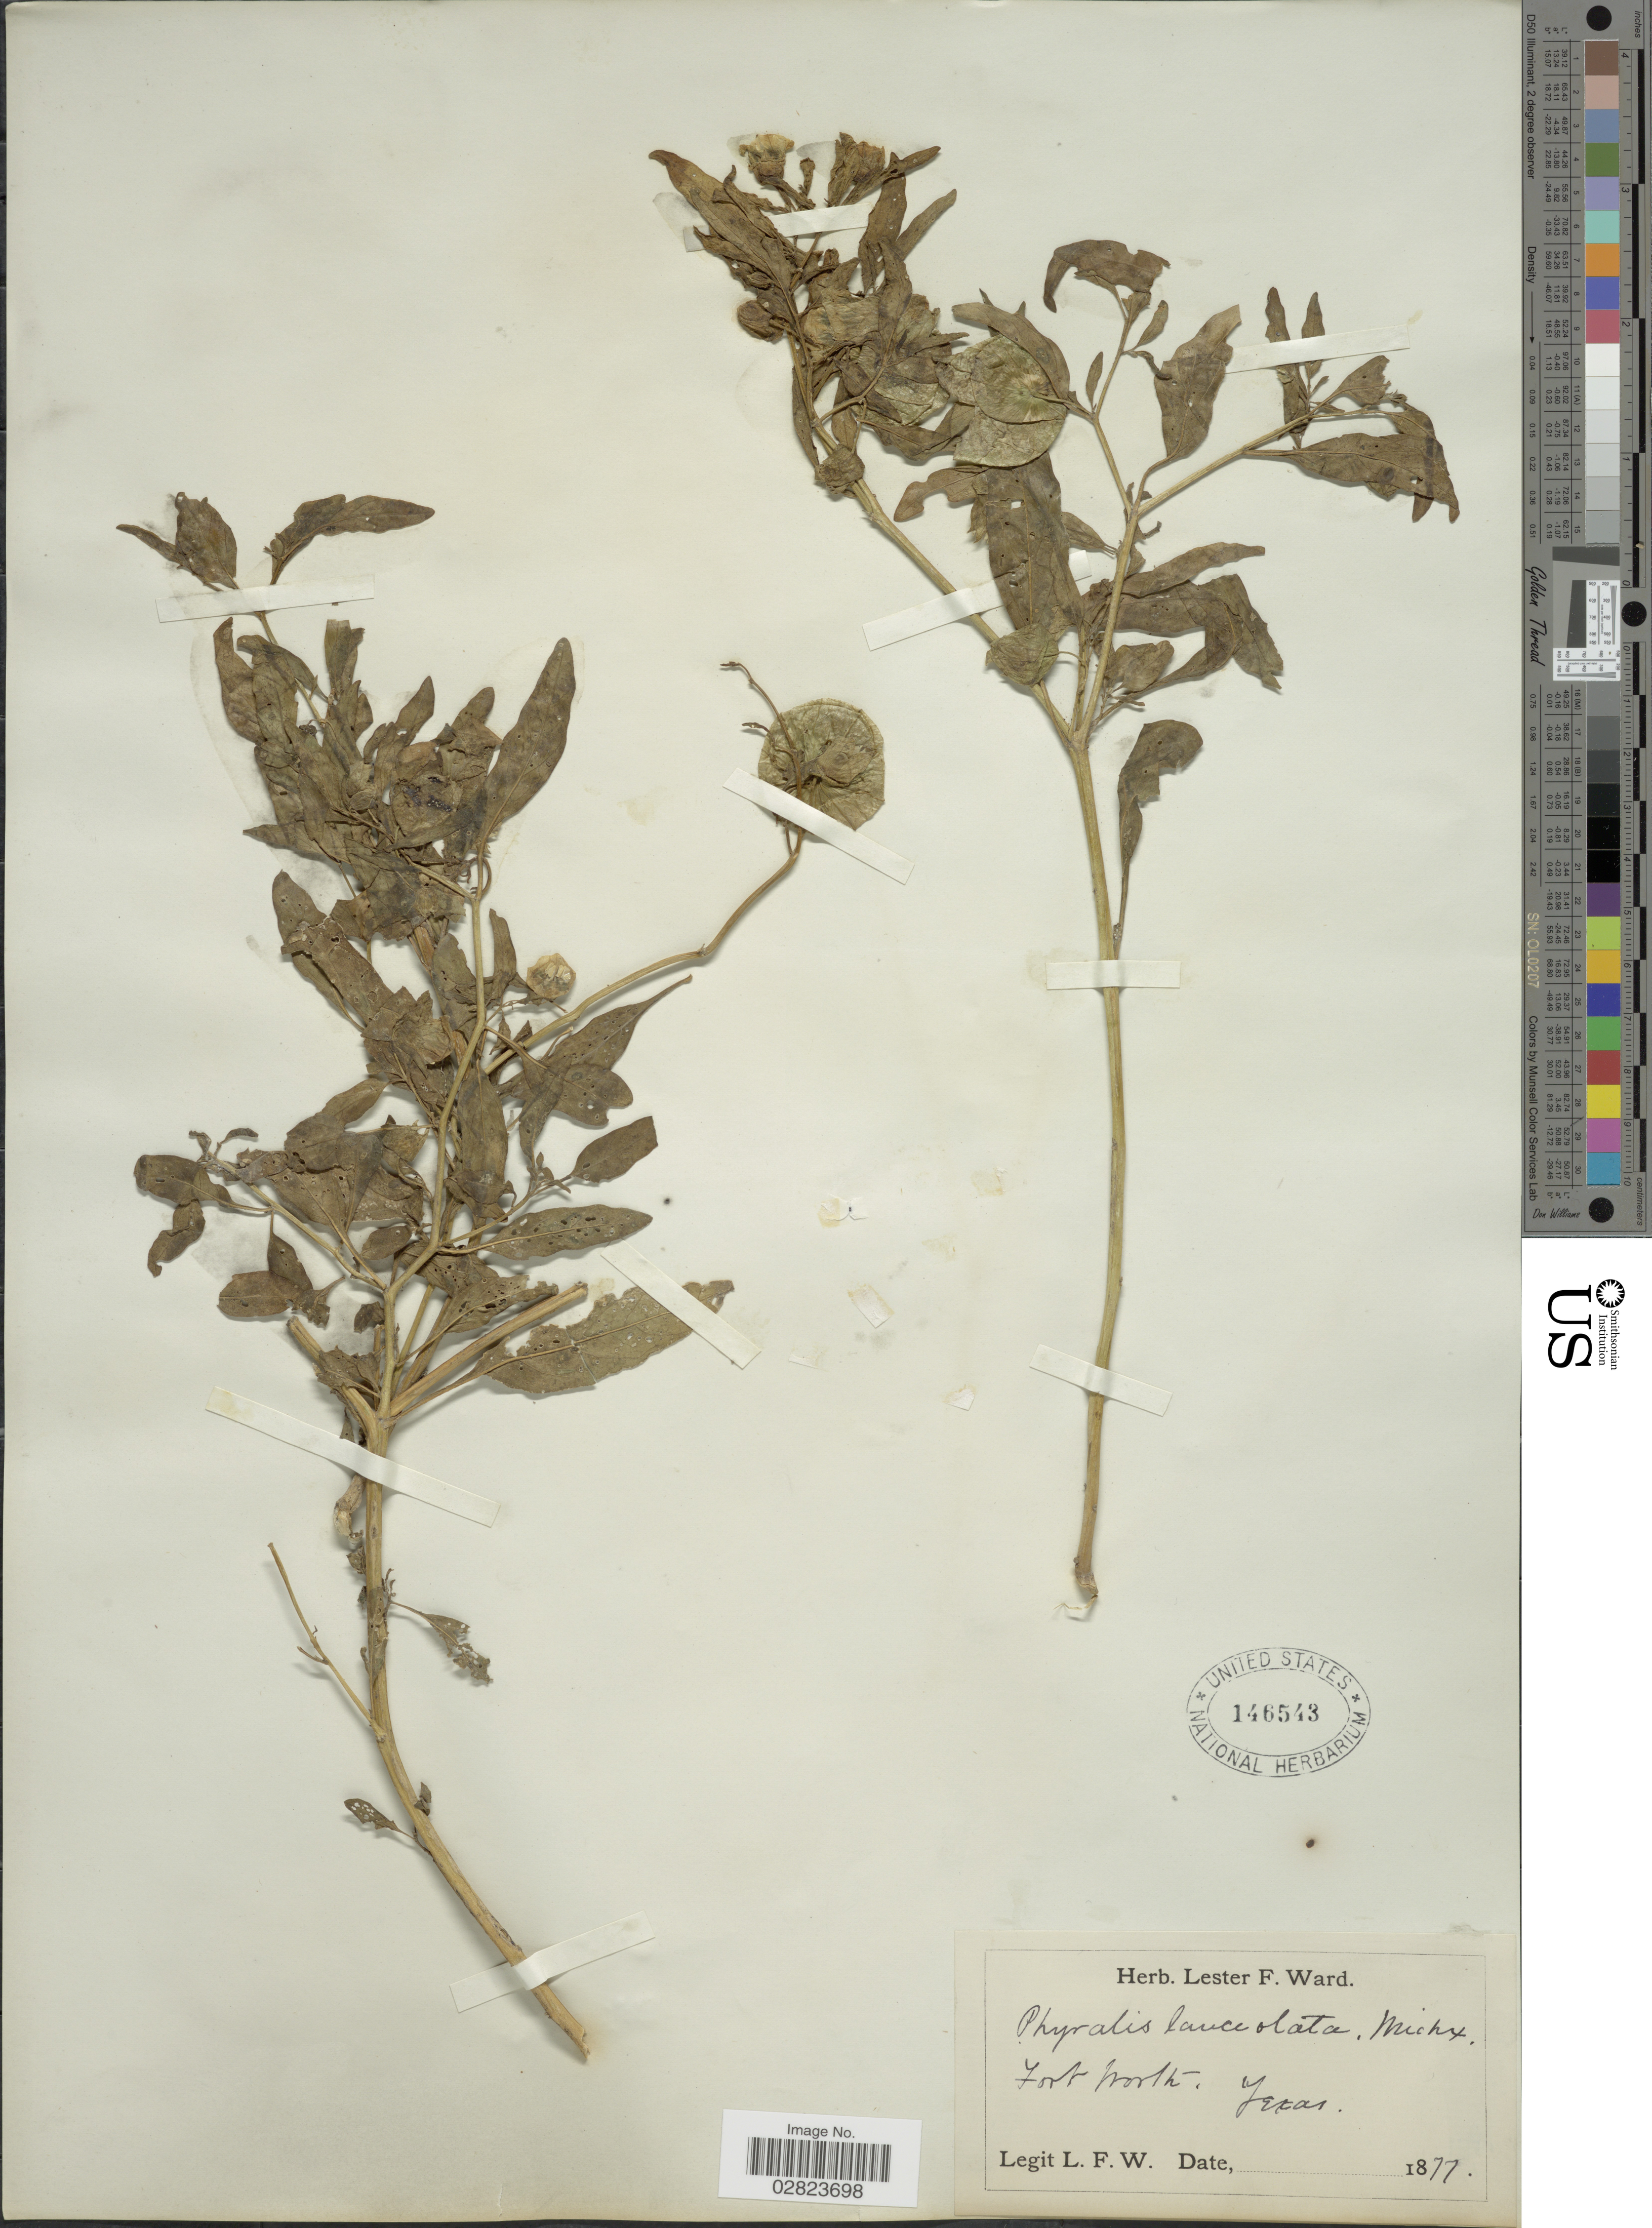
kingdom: Plantae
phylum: Tracheophyta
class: Magnoliopsida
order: Solanales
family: Solanaceae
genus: Physalis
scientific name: Physalis lanceolata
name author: Michx.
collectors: L. F. Ward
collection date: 1877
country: United States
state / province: Texas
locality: Fort Worth.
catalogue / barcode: US 146543